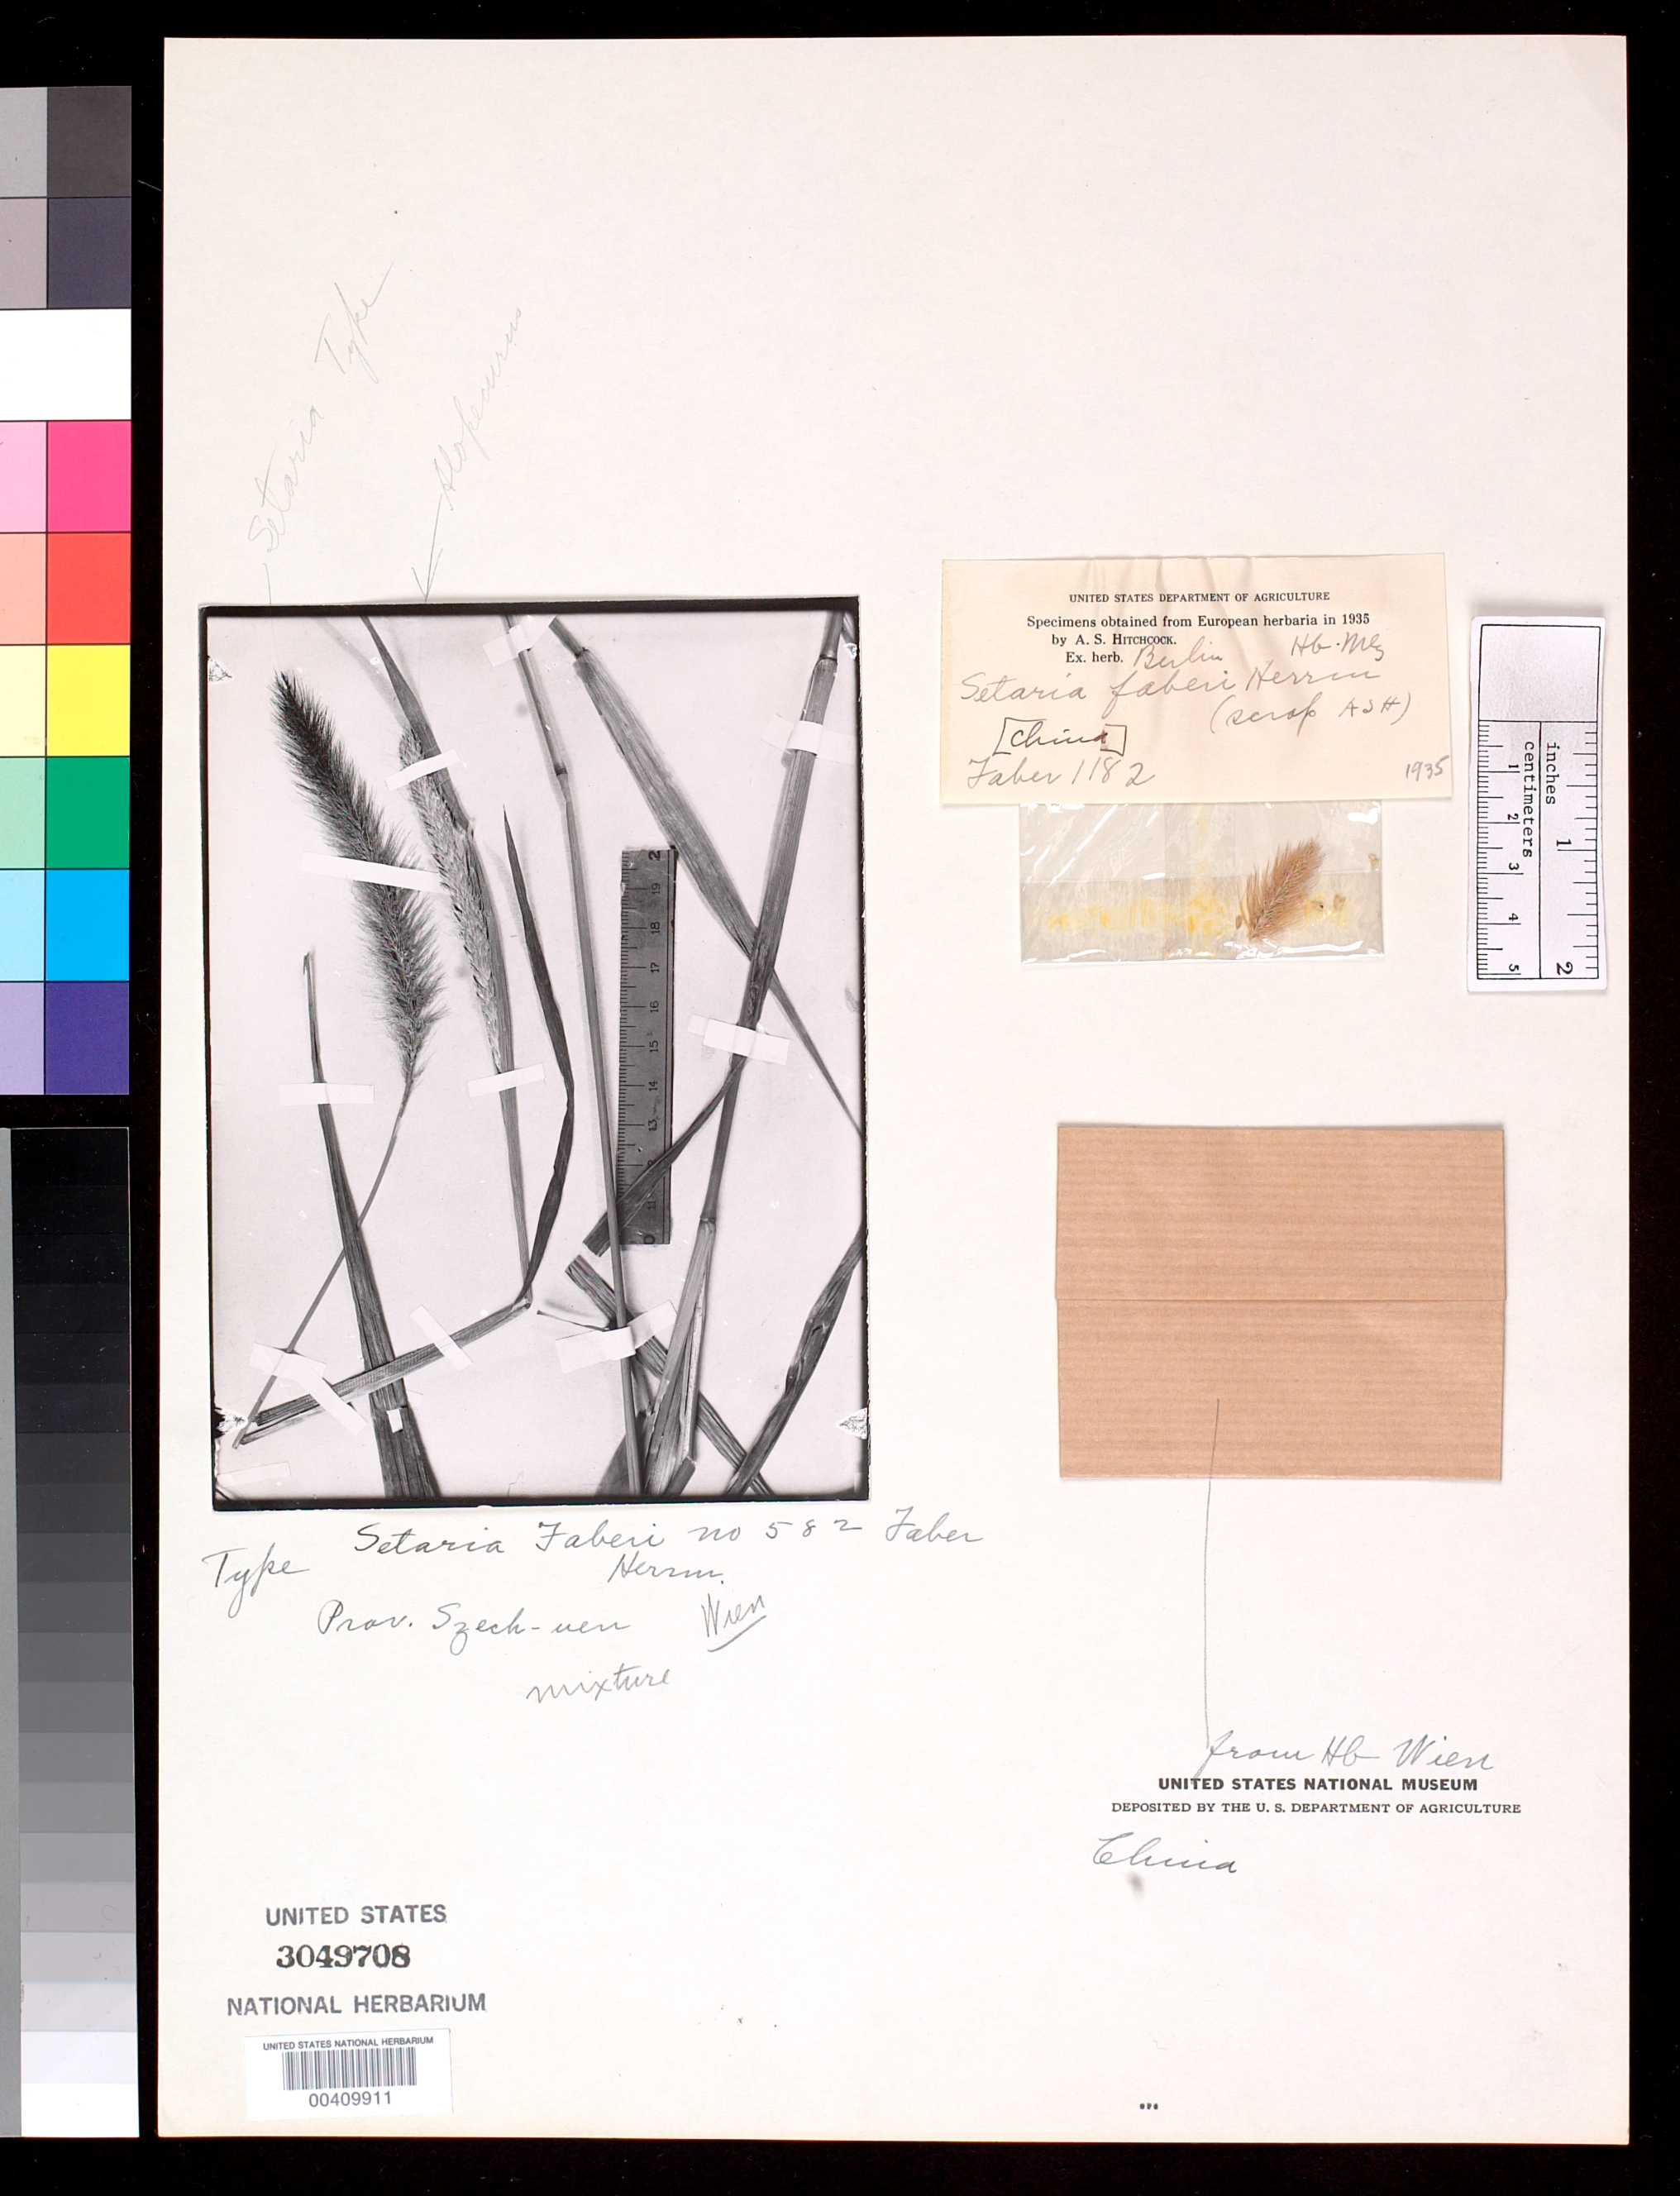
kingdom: Plantae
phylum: Tracheophyta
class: Liliopsida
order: Poales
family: Poaceae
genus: Setaria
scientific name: Setaria faberi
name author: R.A.W. Herrm.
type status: Type Fragment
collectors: E. Faber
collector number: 582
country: China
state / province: Sichuan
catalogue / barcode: US 3049708